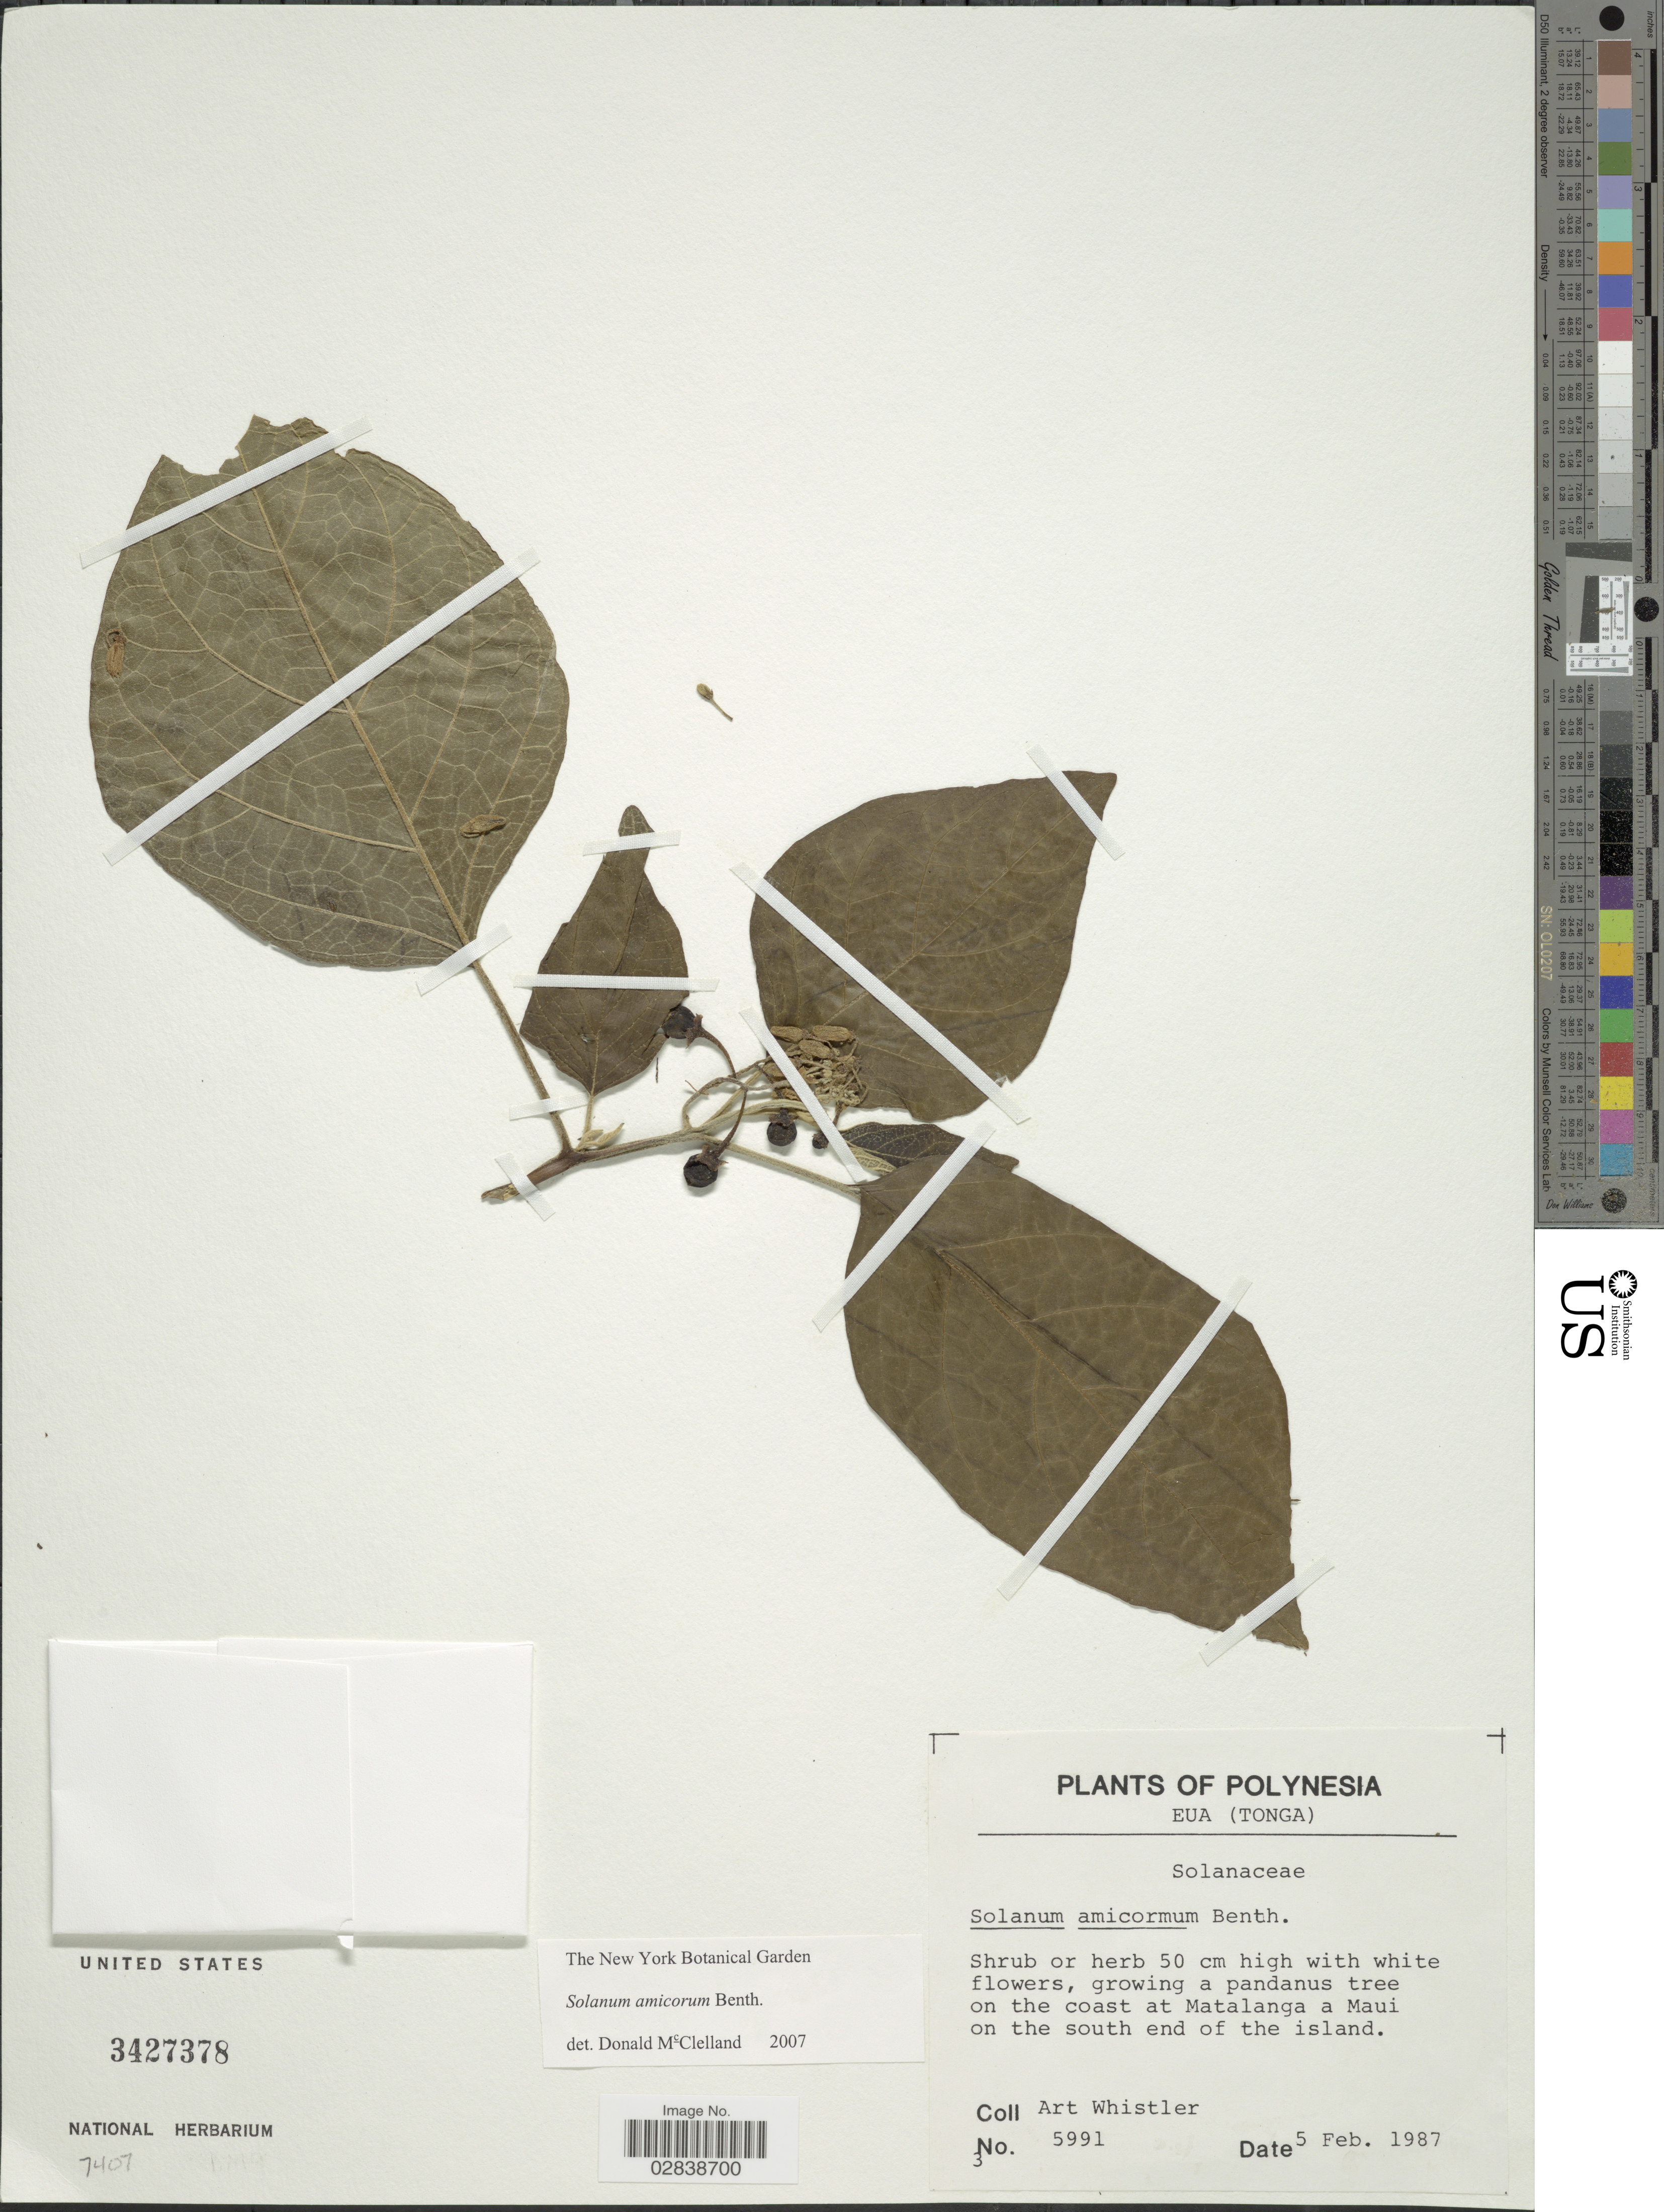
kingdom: Plantae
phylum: Tracheophyta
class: Magnoliopsida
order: Solanales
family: Solanaceae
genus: Solanum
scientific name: Solanum amicorum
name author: Benth.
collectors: A. Whistler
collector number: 5991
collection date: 1987-02-05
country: Tonga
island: Eua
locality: Eua. Growing a pandanus tree on the coast at Matalanga a Maui on the south end of the island.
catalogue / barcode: US 3427378